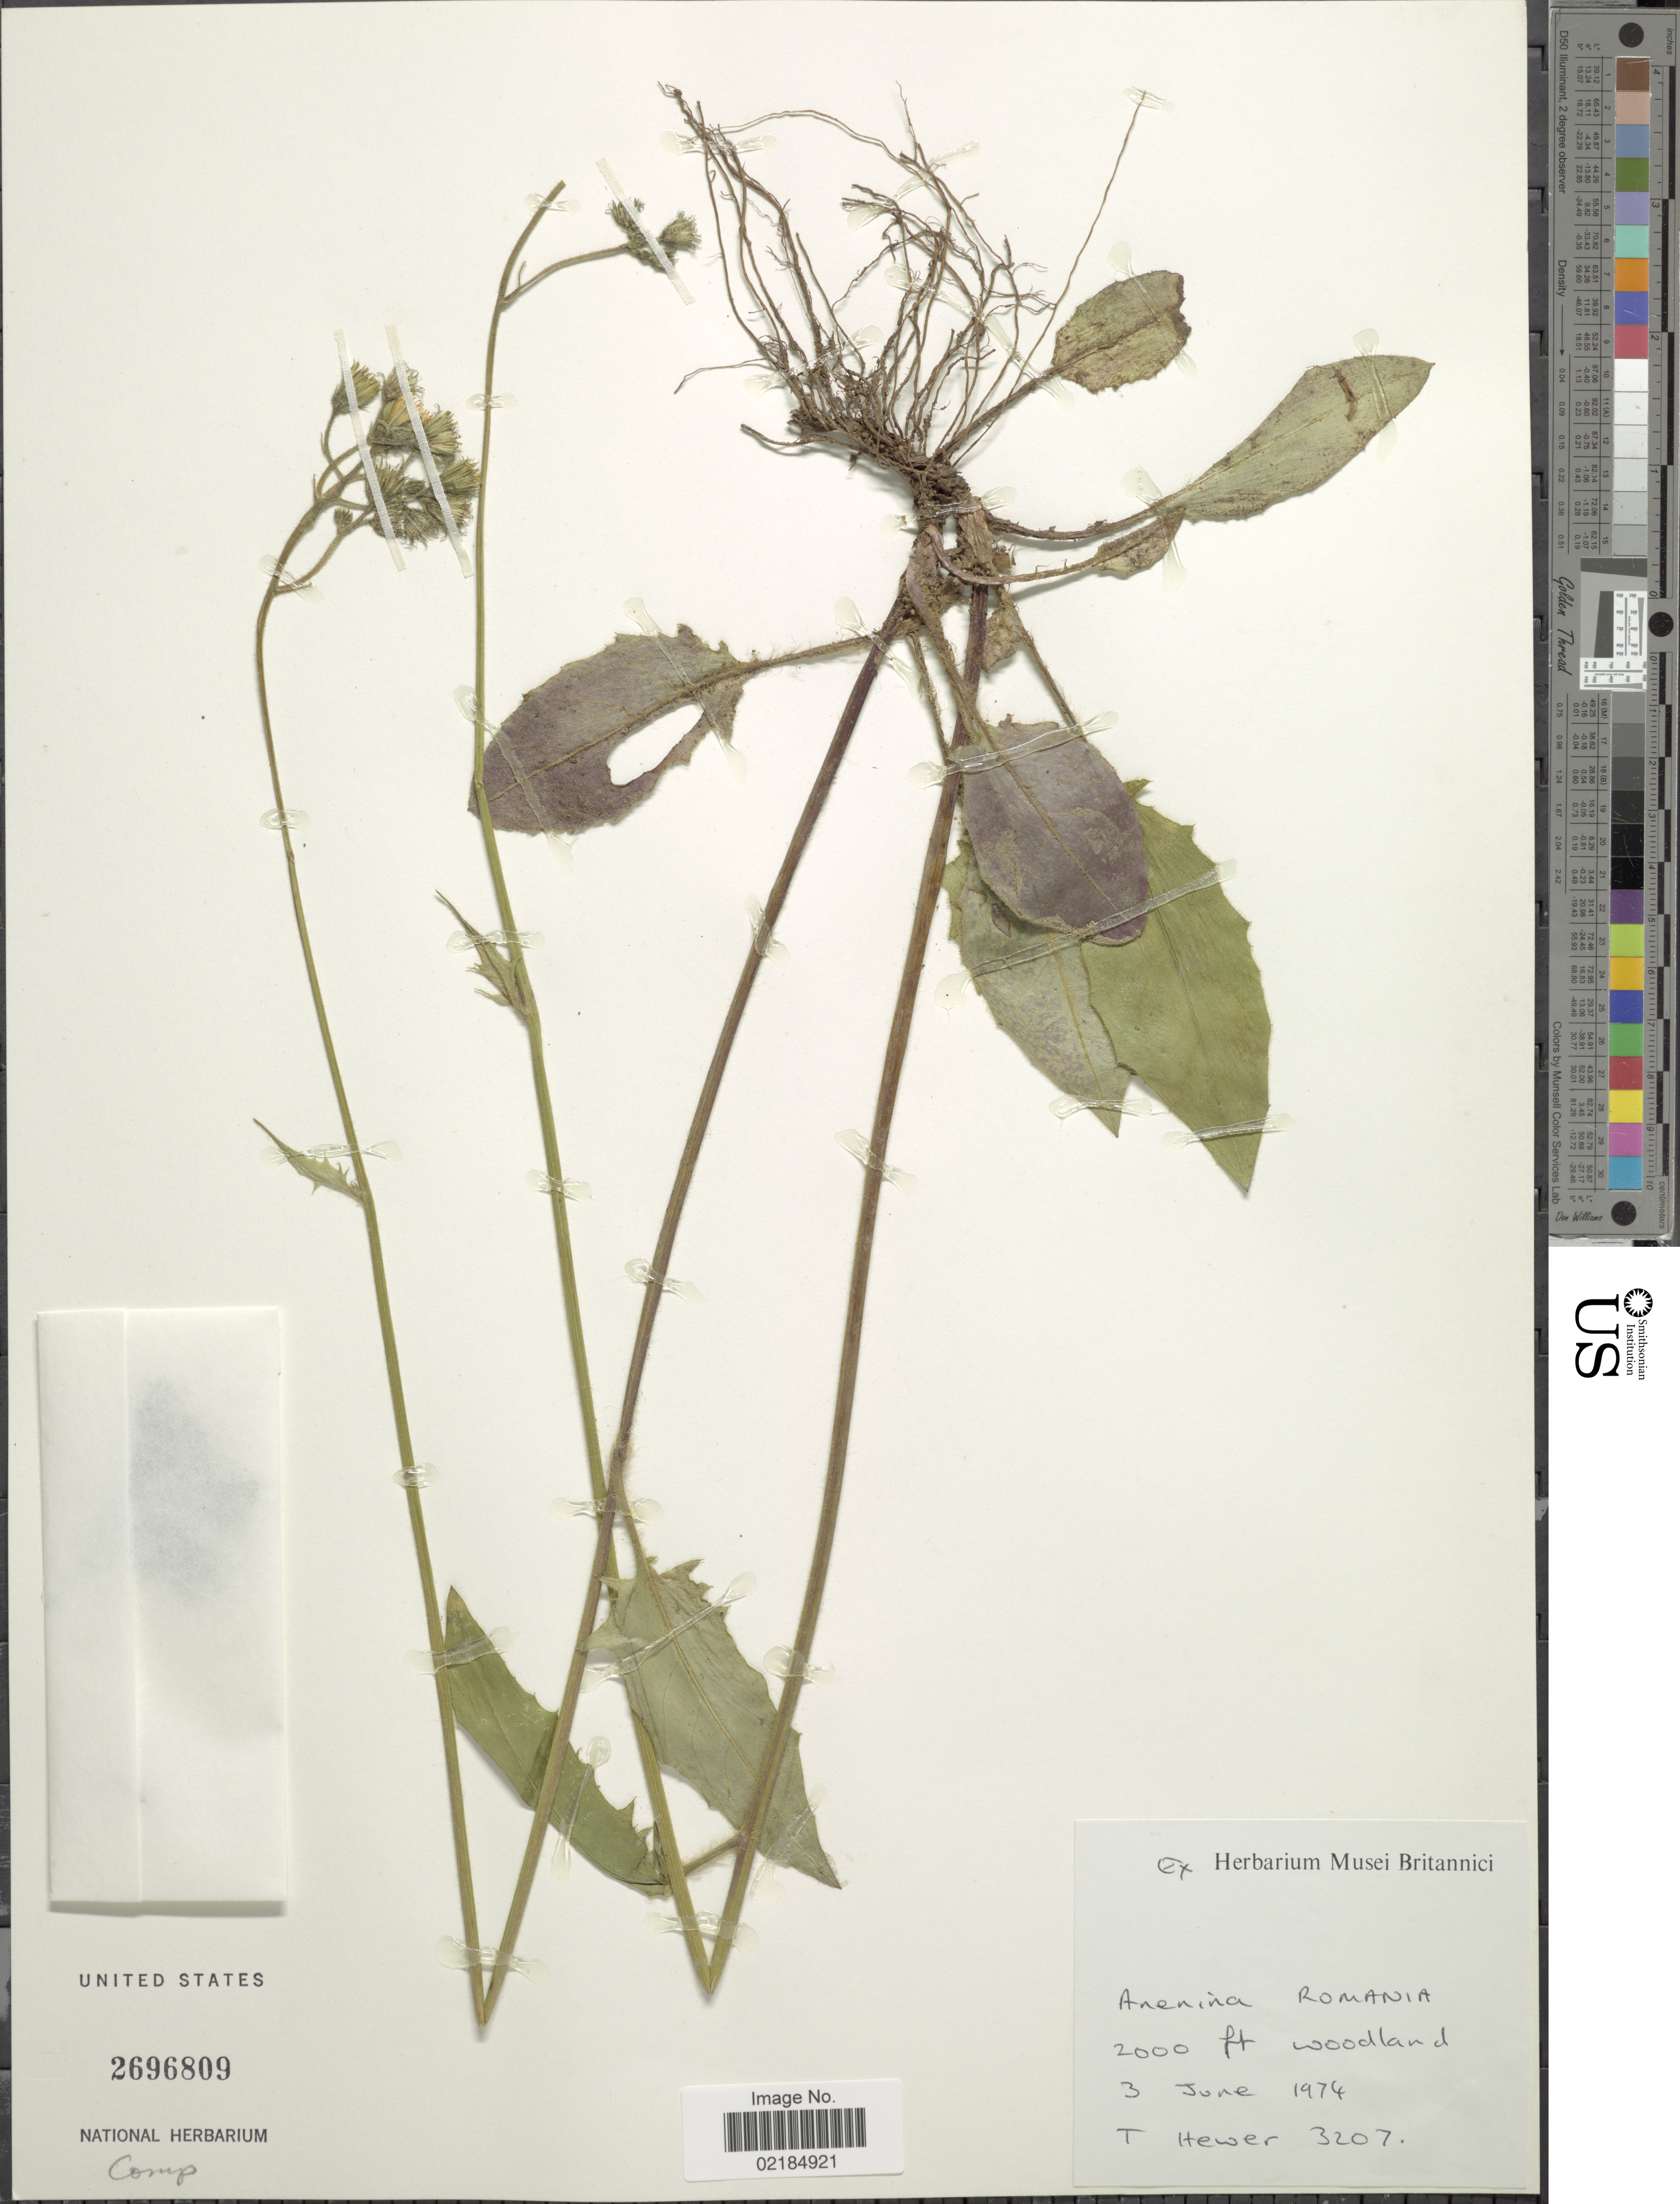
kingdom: Plantae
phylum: Tracheophyta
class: Magnoliopsida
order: Asterales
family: Asteraceae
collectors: T. Hewer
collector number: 3207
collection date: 1974-06-03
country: Romania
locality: Anenina Romania, woodland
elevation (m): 610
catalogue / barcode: US 2696809